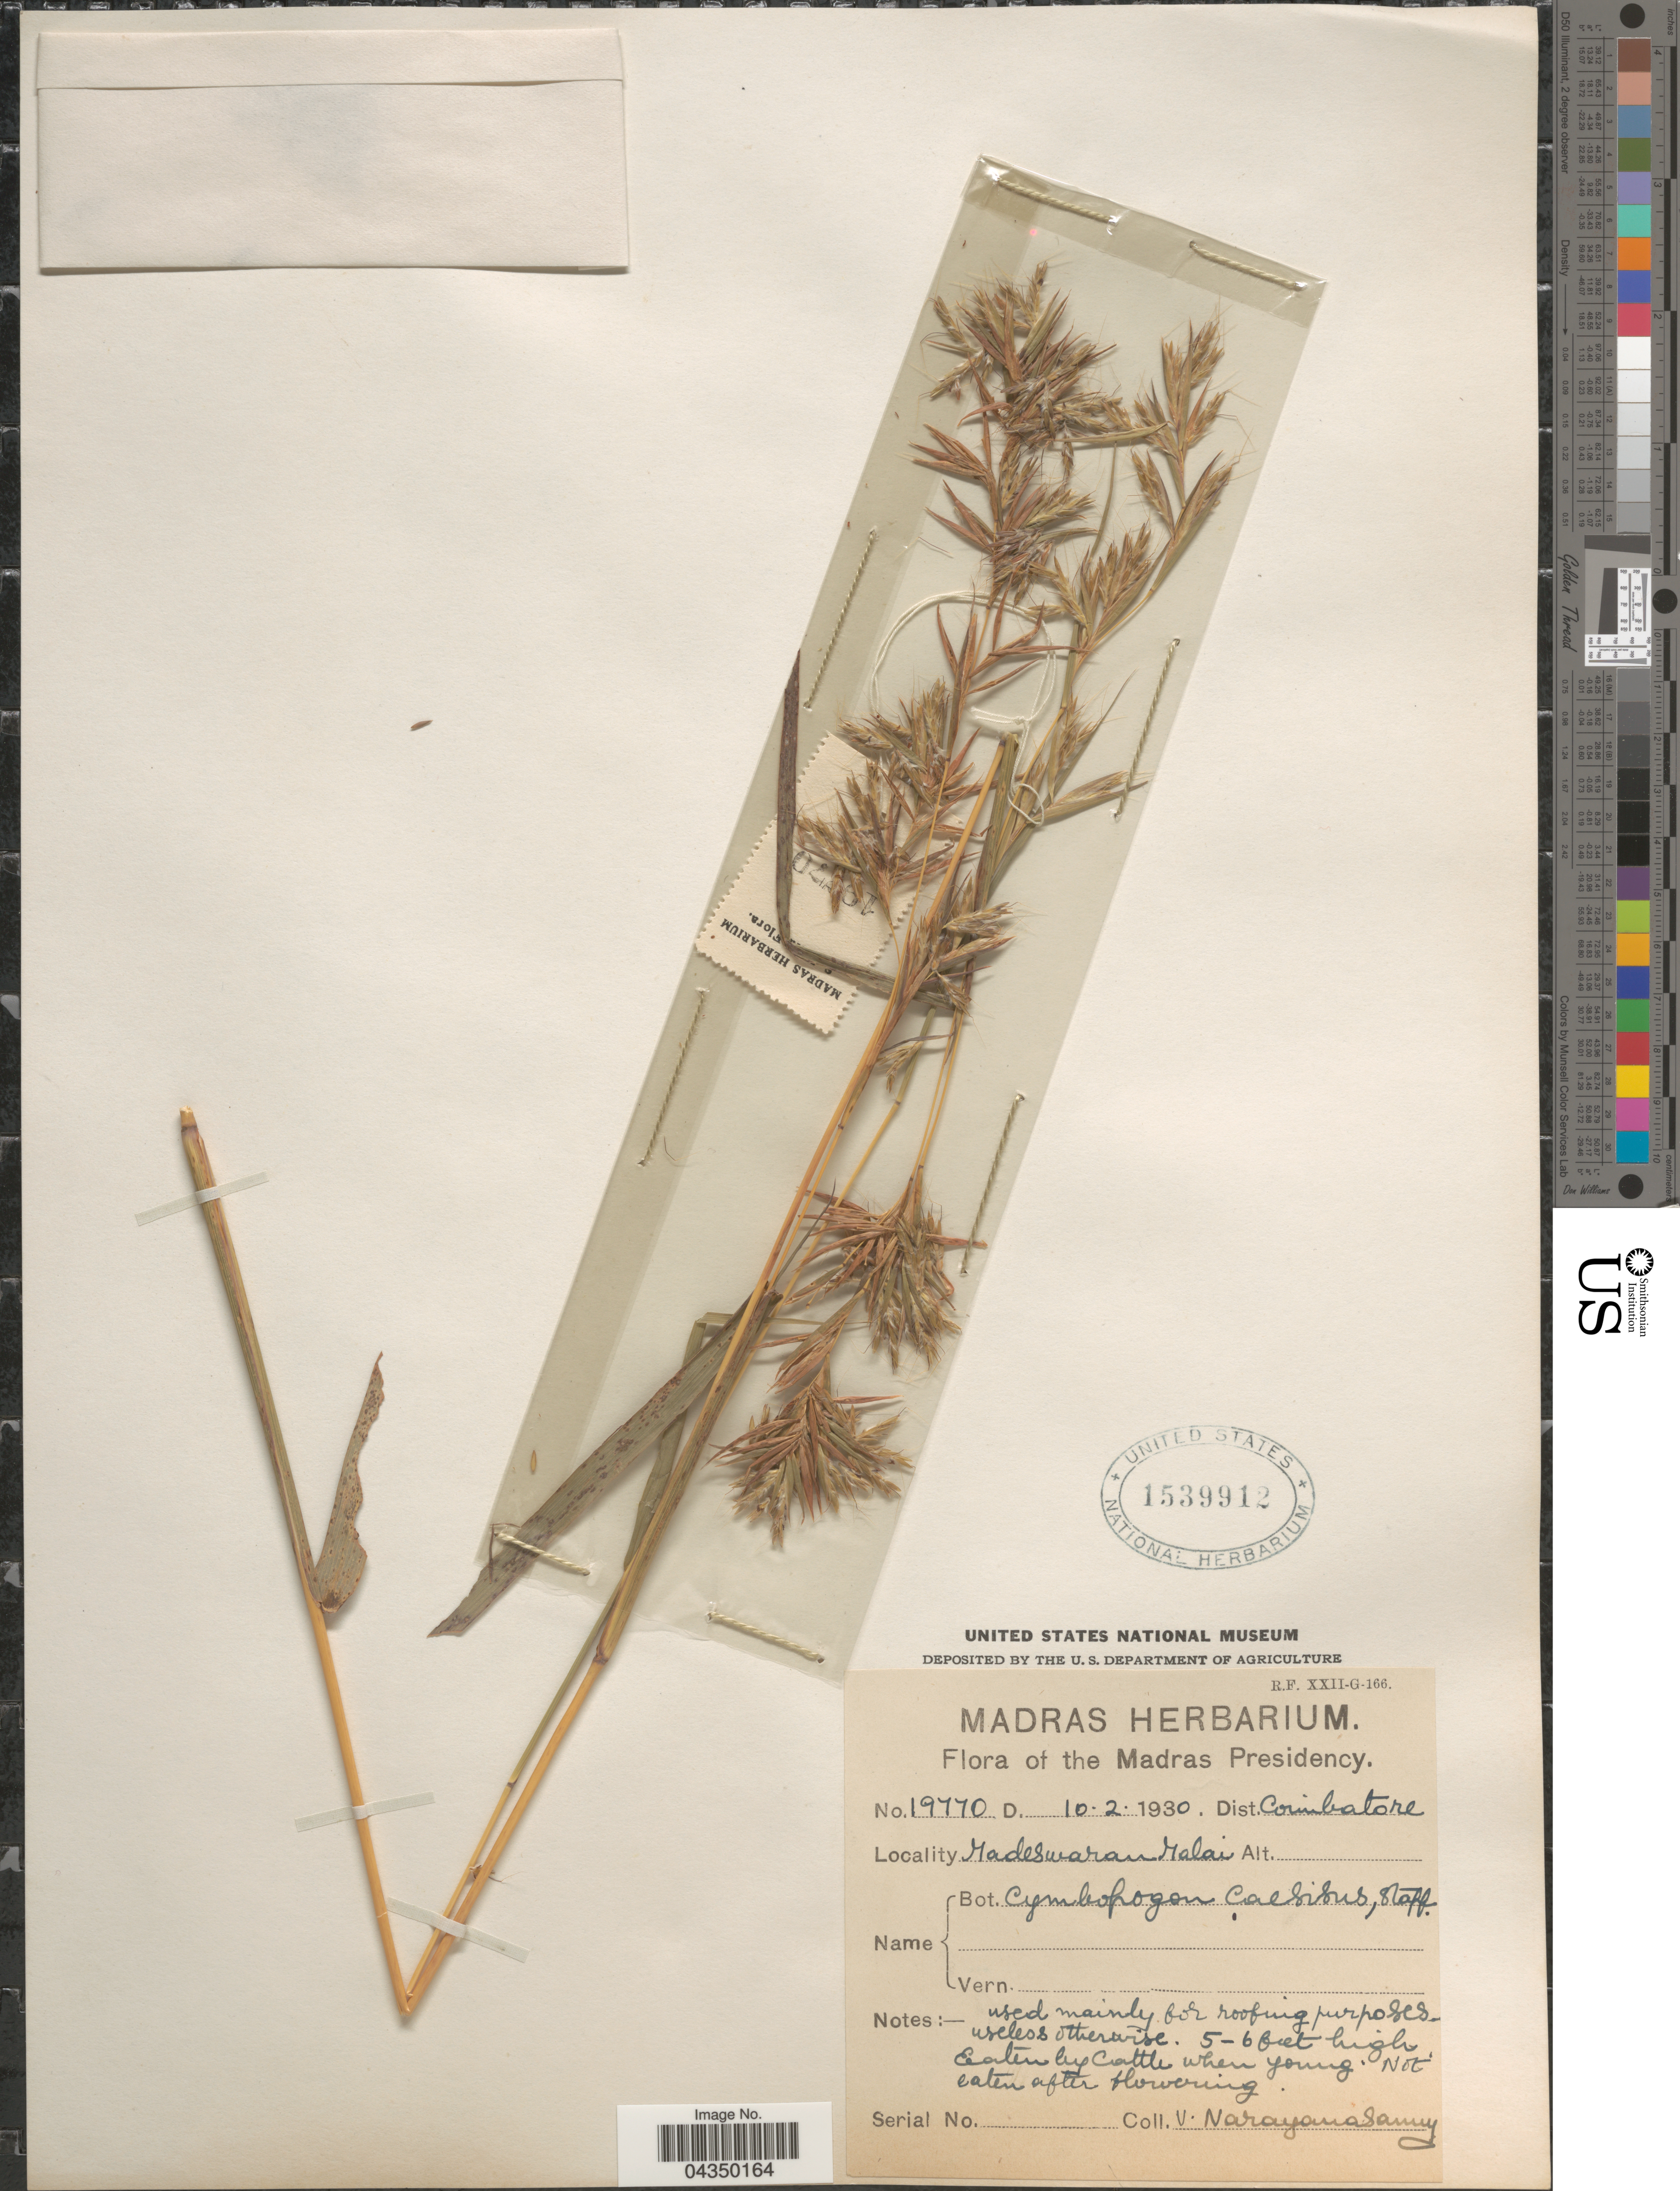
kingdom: Plantae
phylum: Tracheophyta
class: Liliopsida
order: Poales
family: Poaceae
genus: Cymbopogon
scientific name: Cymbopogon tortilis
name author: (J. Presl) A. Camus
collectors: V. Narayanaswami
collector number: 19770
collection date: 1930-02-10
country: India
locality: Madras Presidency. Dist. Coimbatore. Madeswaran Malai.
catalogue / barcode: US 1539912